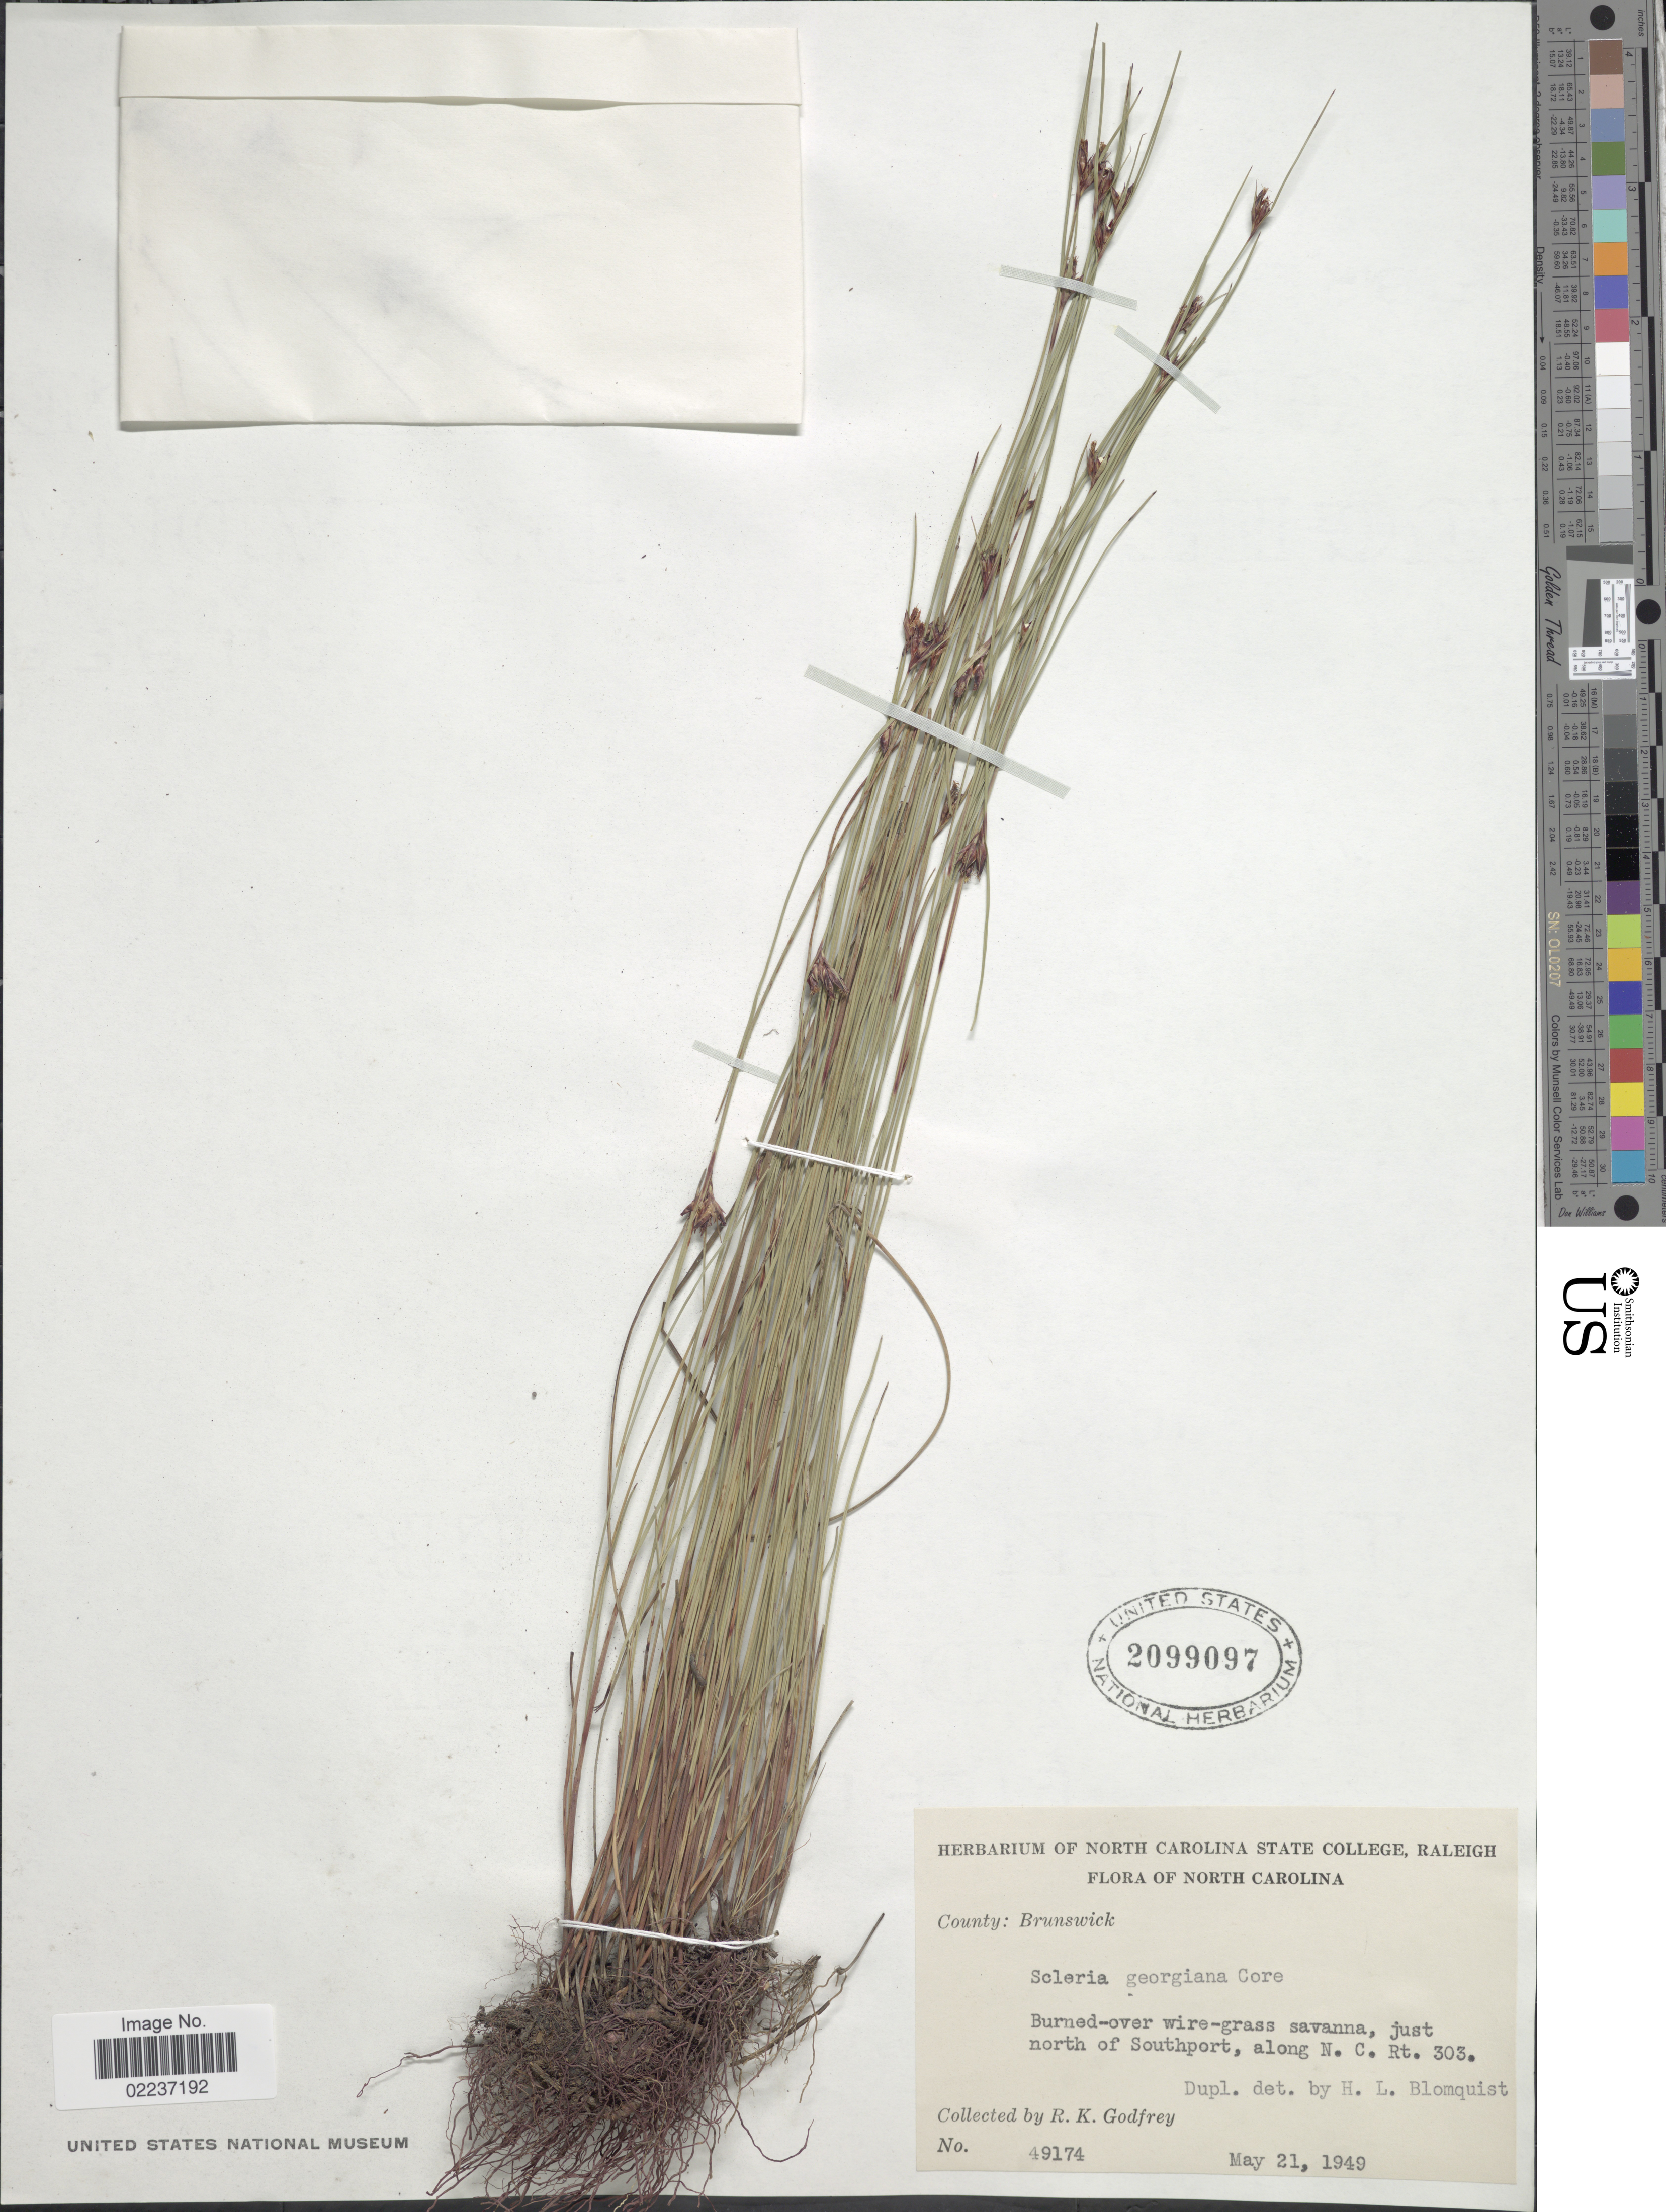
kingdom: Plantae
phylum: Tracheophyta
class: Liliopsida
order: Poales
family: Cyperaceae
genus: Scleria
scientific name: Scleria georgiana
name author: Core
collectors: R. K. Godfrey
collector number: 49174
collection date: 1949-05-21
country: United States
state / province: North Carolina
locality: County: Brunswick, just north of Southport, along N.C. Rt. 303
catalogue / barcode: US 2099097